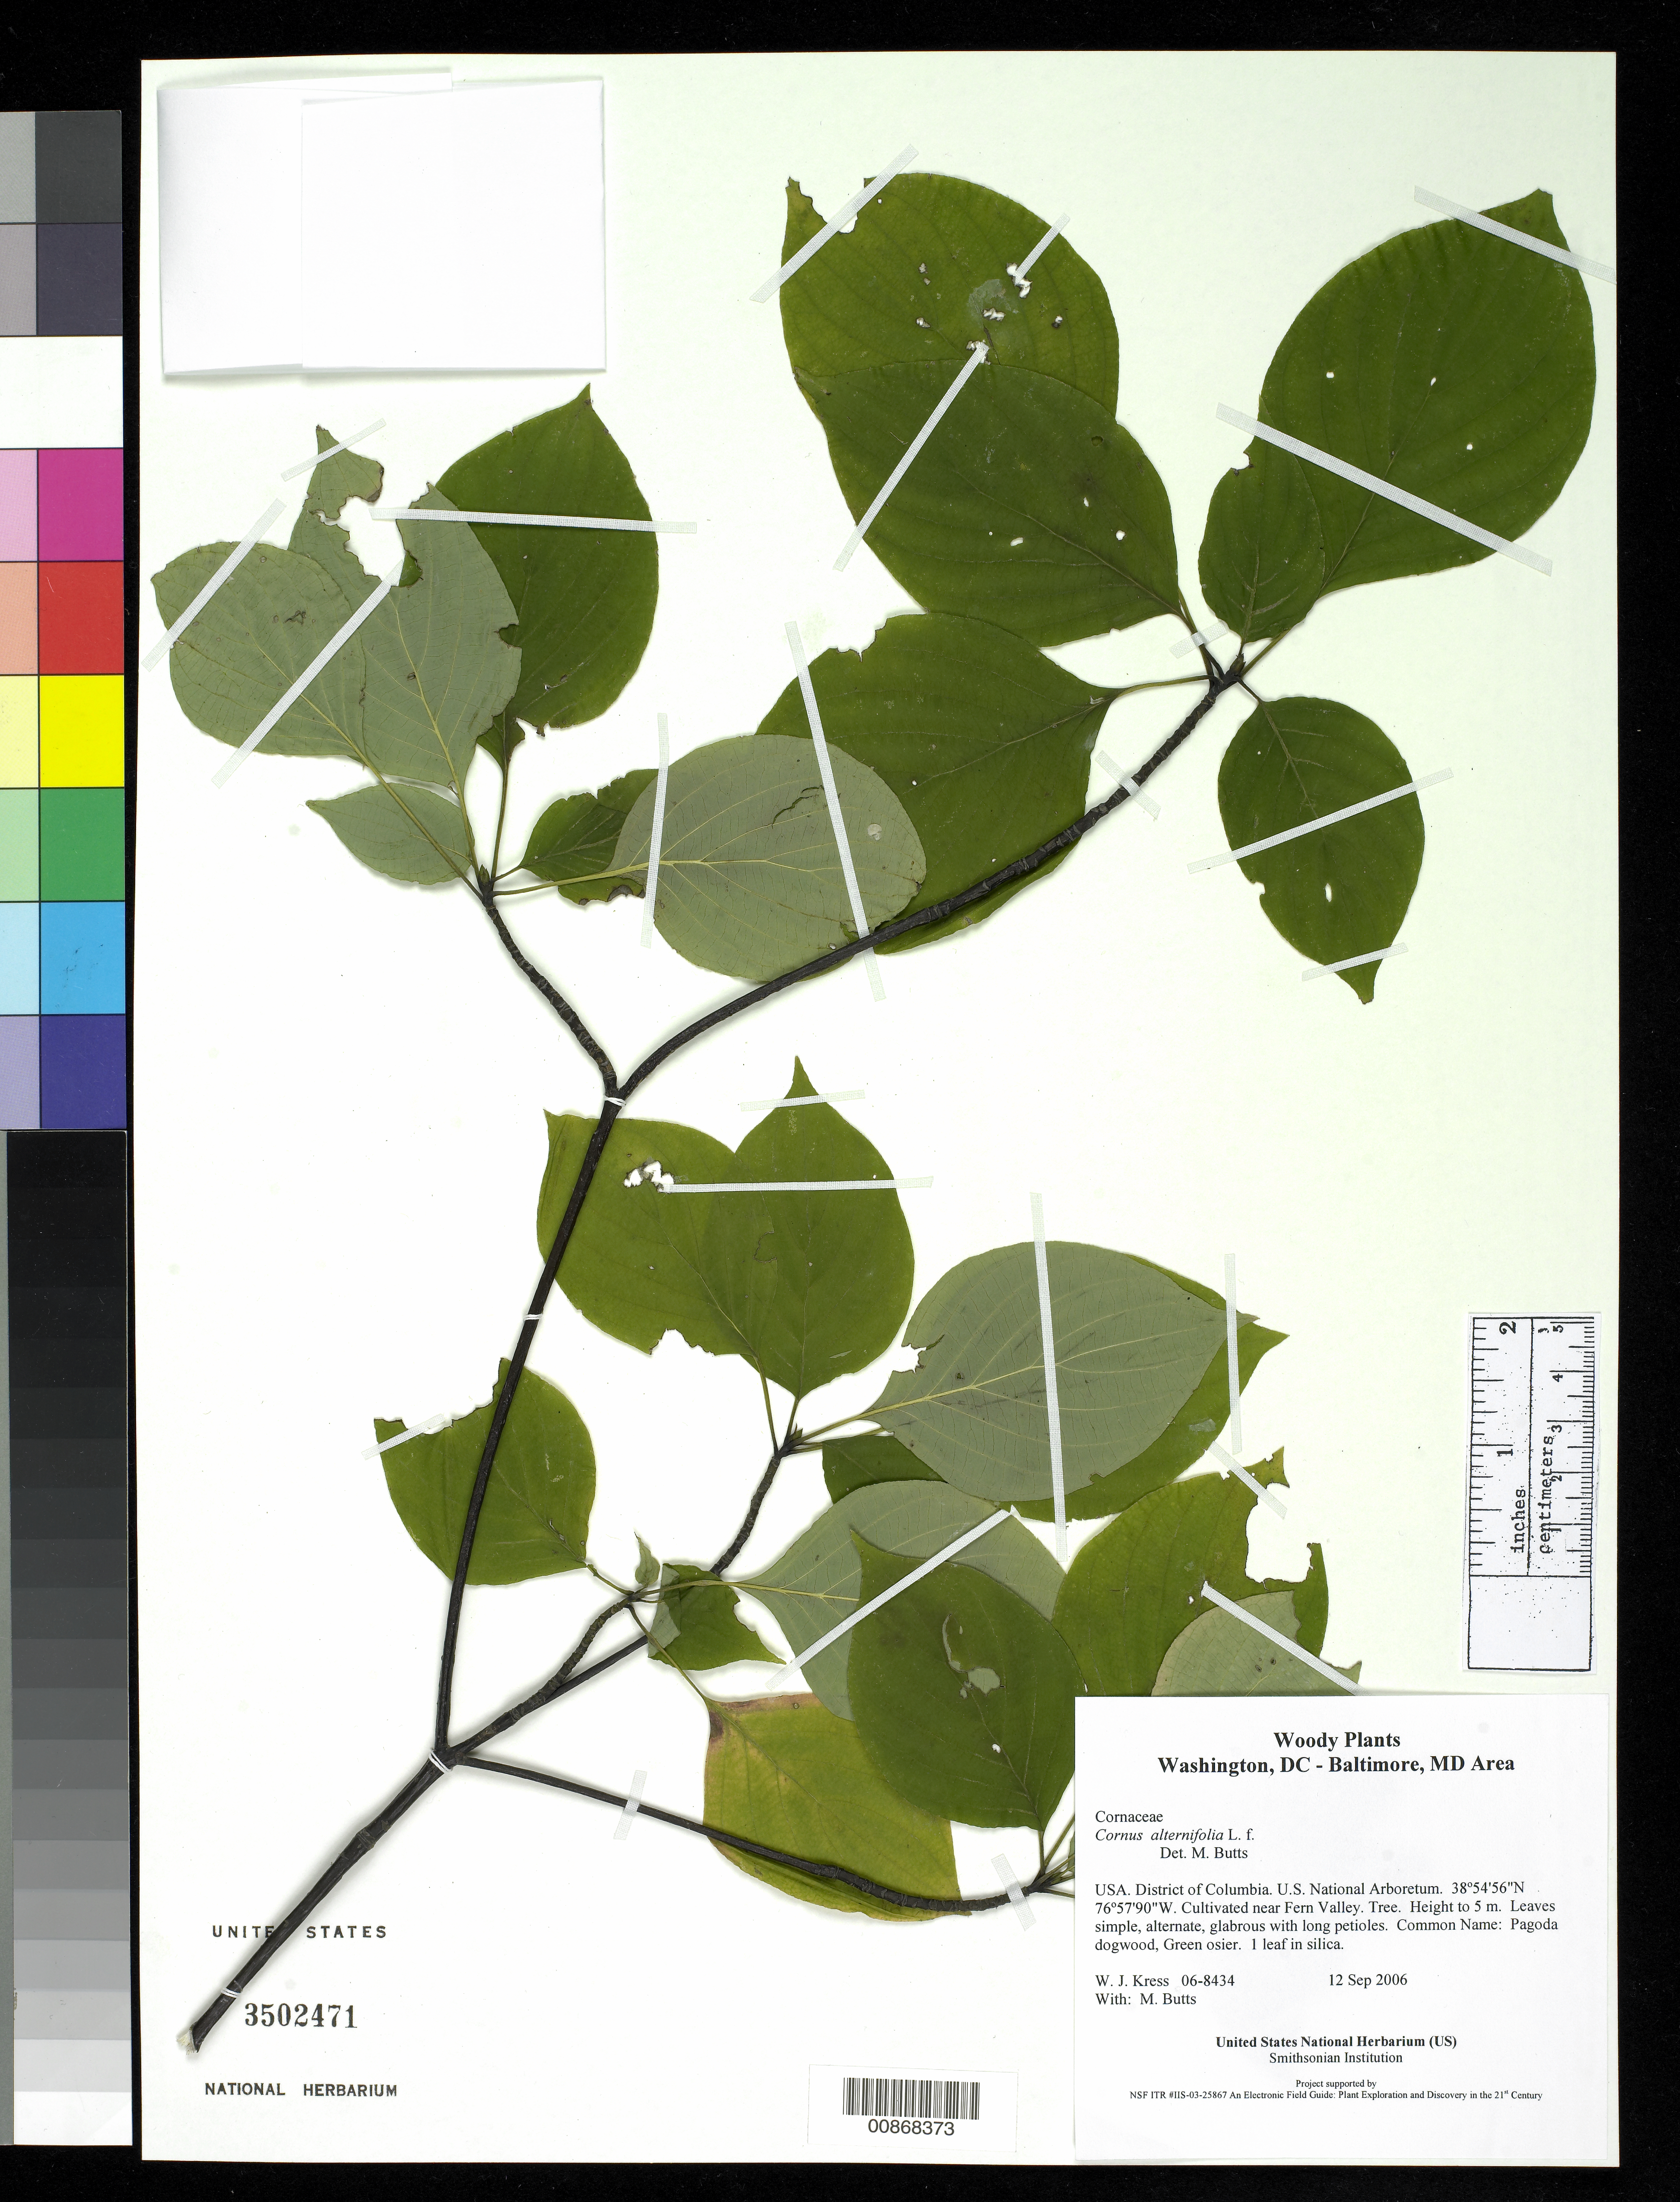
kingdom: Plantae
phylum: Tracheophyta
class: Magnoliopsida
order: Cornales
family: Cornaceae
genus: Cornus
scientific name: Cornus alternifolia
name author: L.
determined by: Butts, M. B.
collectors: W. J. Kress & M. B. Butts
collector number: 06-8434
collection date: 2006-09-12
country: United States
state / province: District of Columbia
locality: U.S. National Arboretum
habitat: Cultivated near Fern Valley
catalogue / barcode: US 3502471